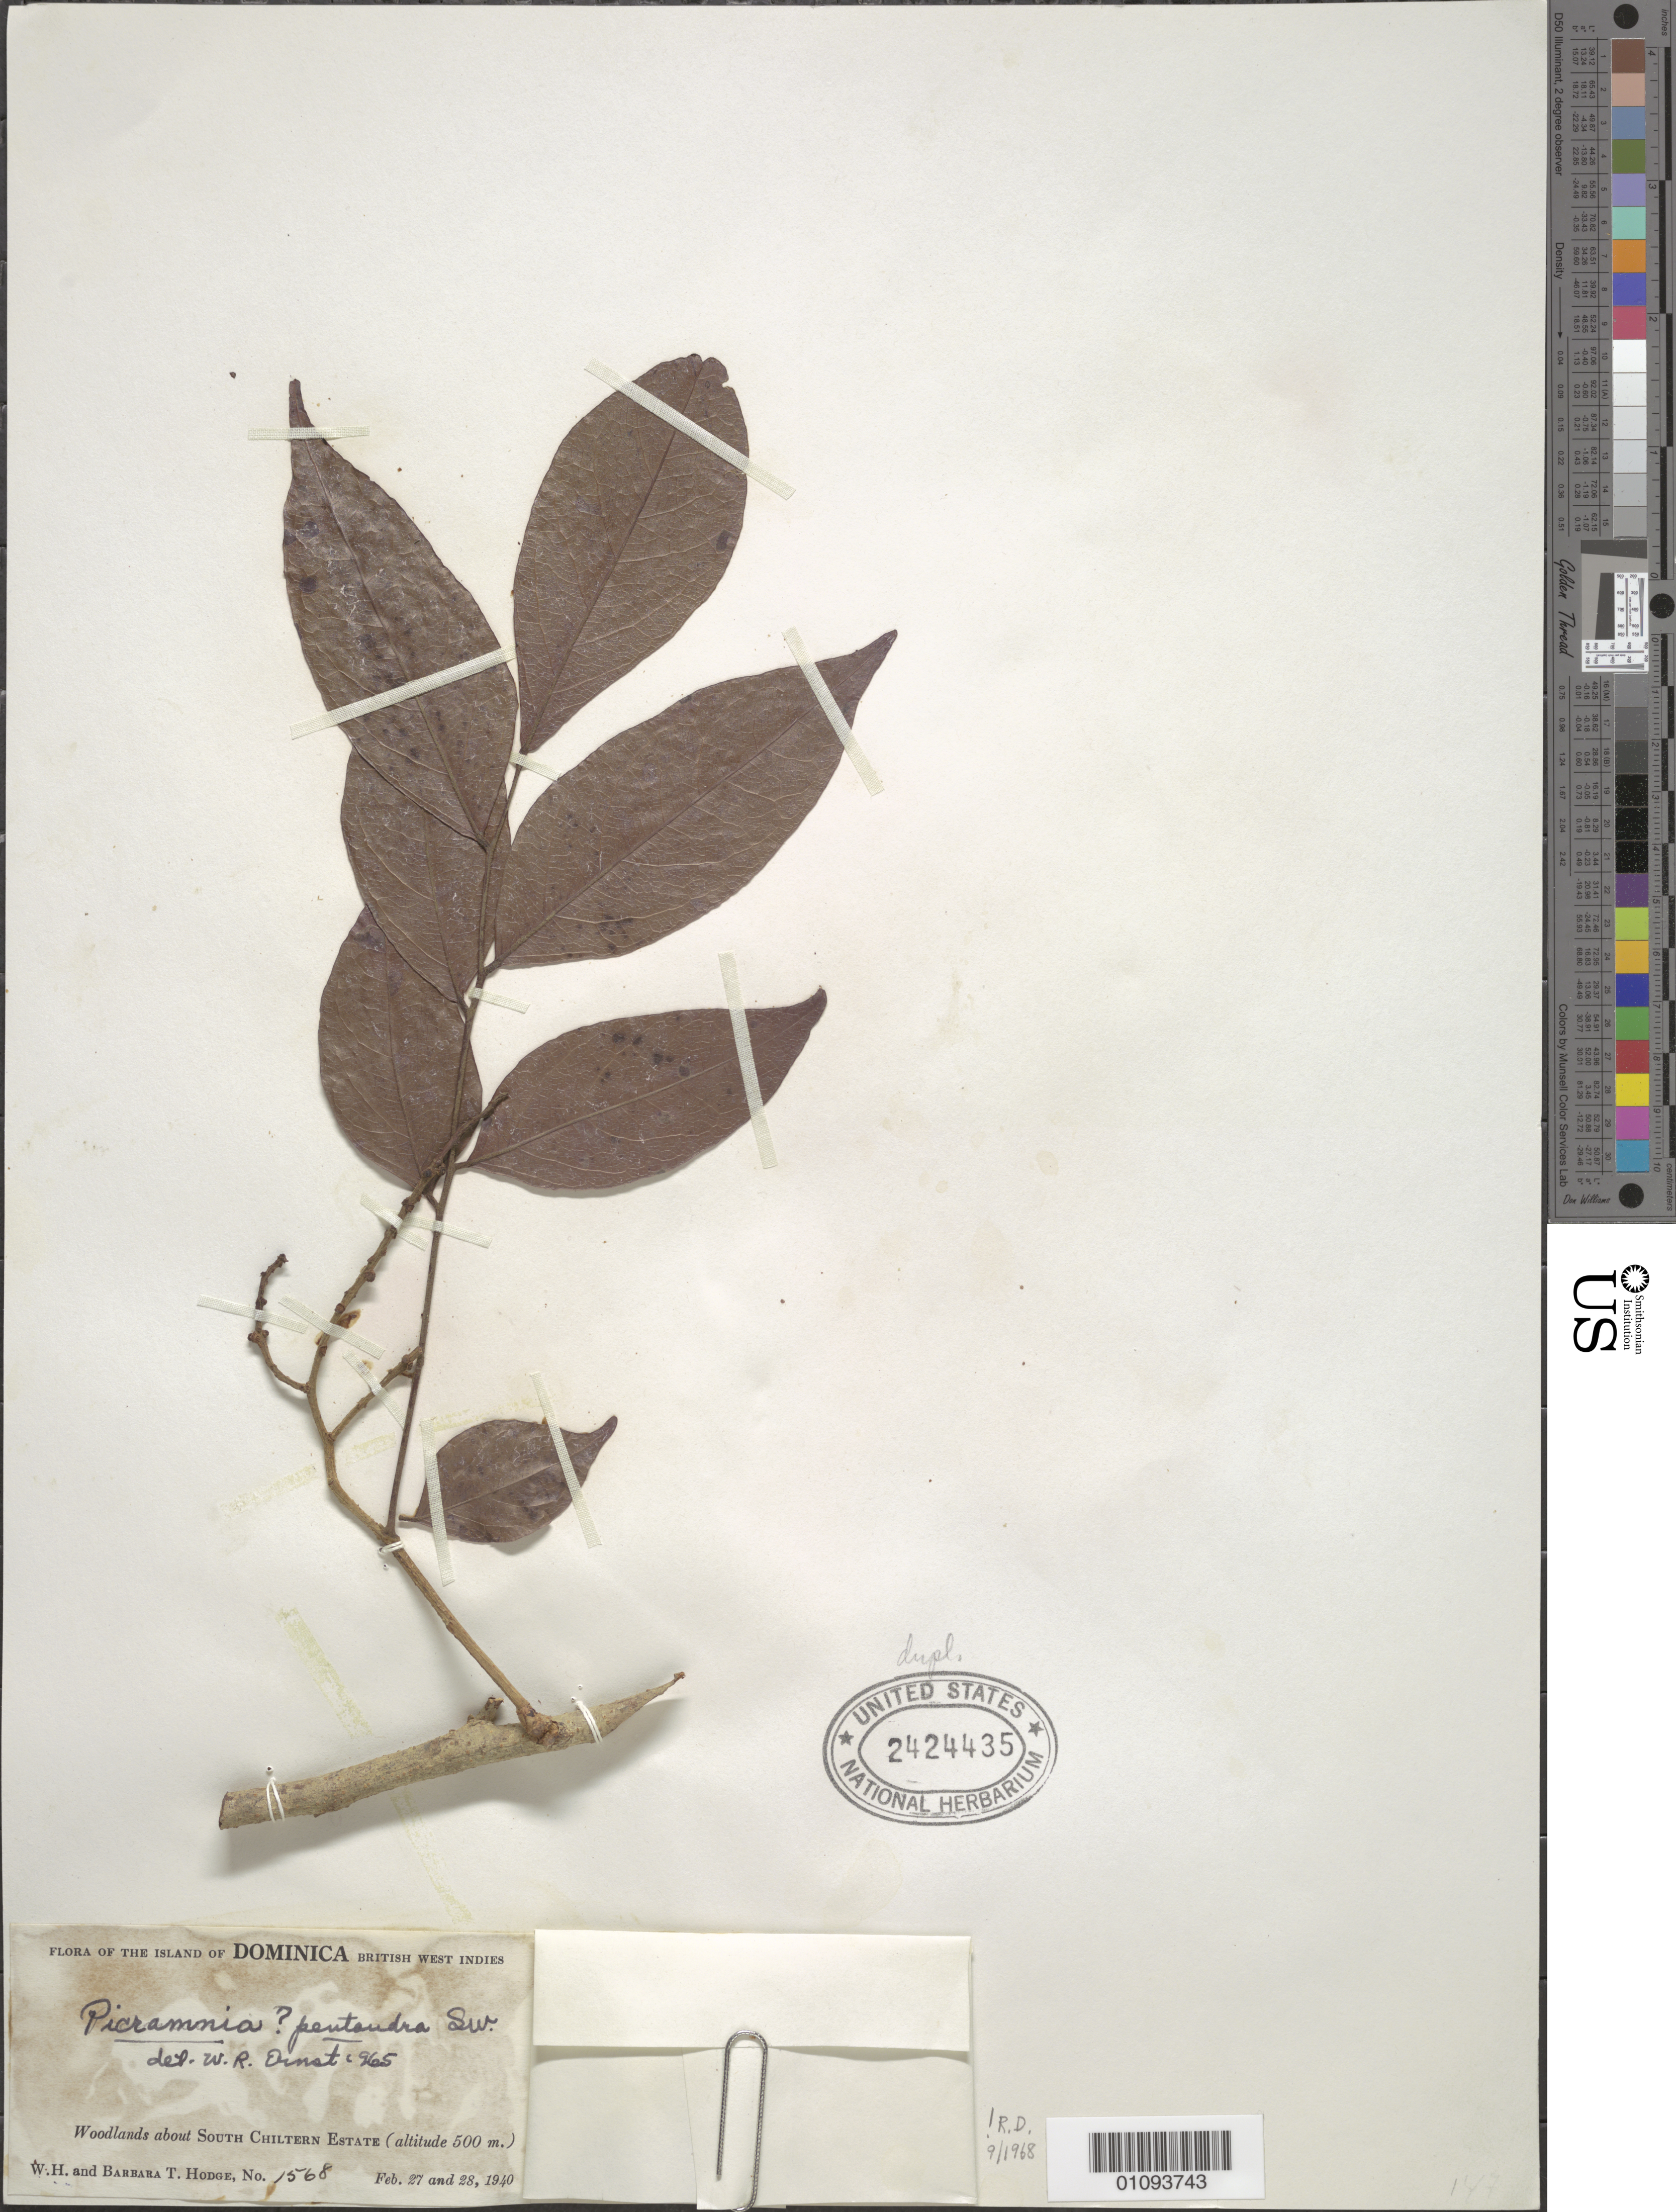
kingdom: Plantae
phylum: Tracheophyta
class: Magnoliopsida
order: Picramniales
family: Picramniaceae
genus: Picramnia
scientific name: Picramnia pentandra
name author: Sw.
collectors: W. Hodge & B. Hodge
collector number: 1568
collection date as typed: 27 Feb 1940 and 28 Feb 1940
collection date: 1940-02-27,1940-02-28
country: Dominica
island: Dominica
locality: S Chiltern estate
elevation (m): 500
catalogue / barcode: US 2424435